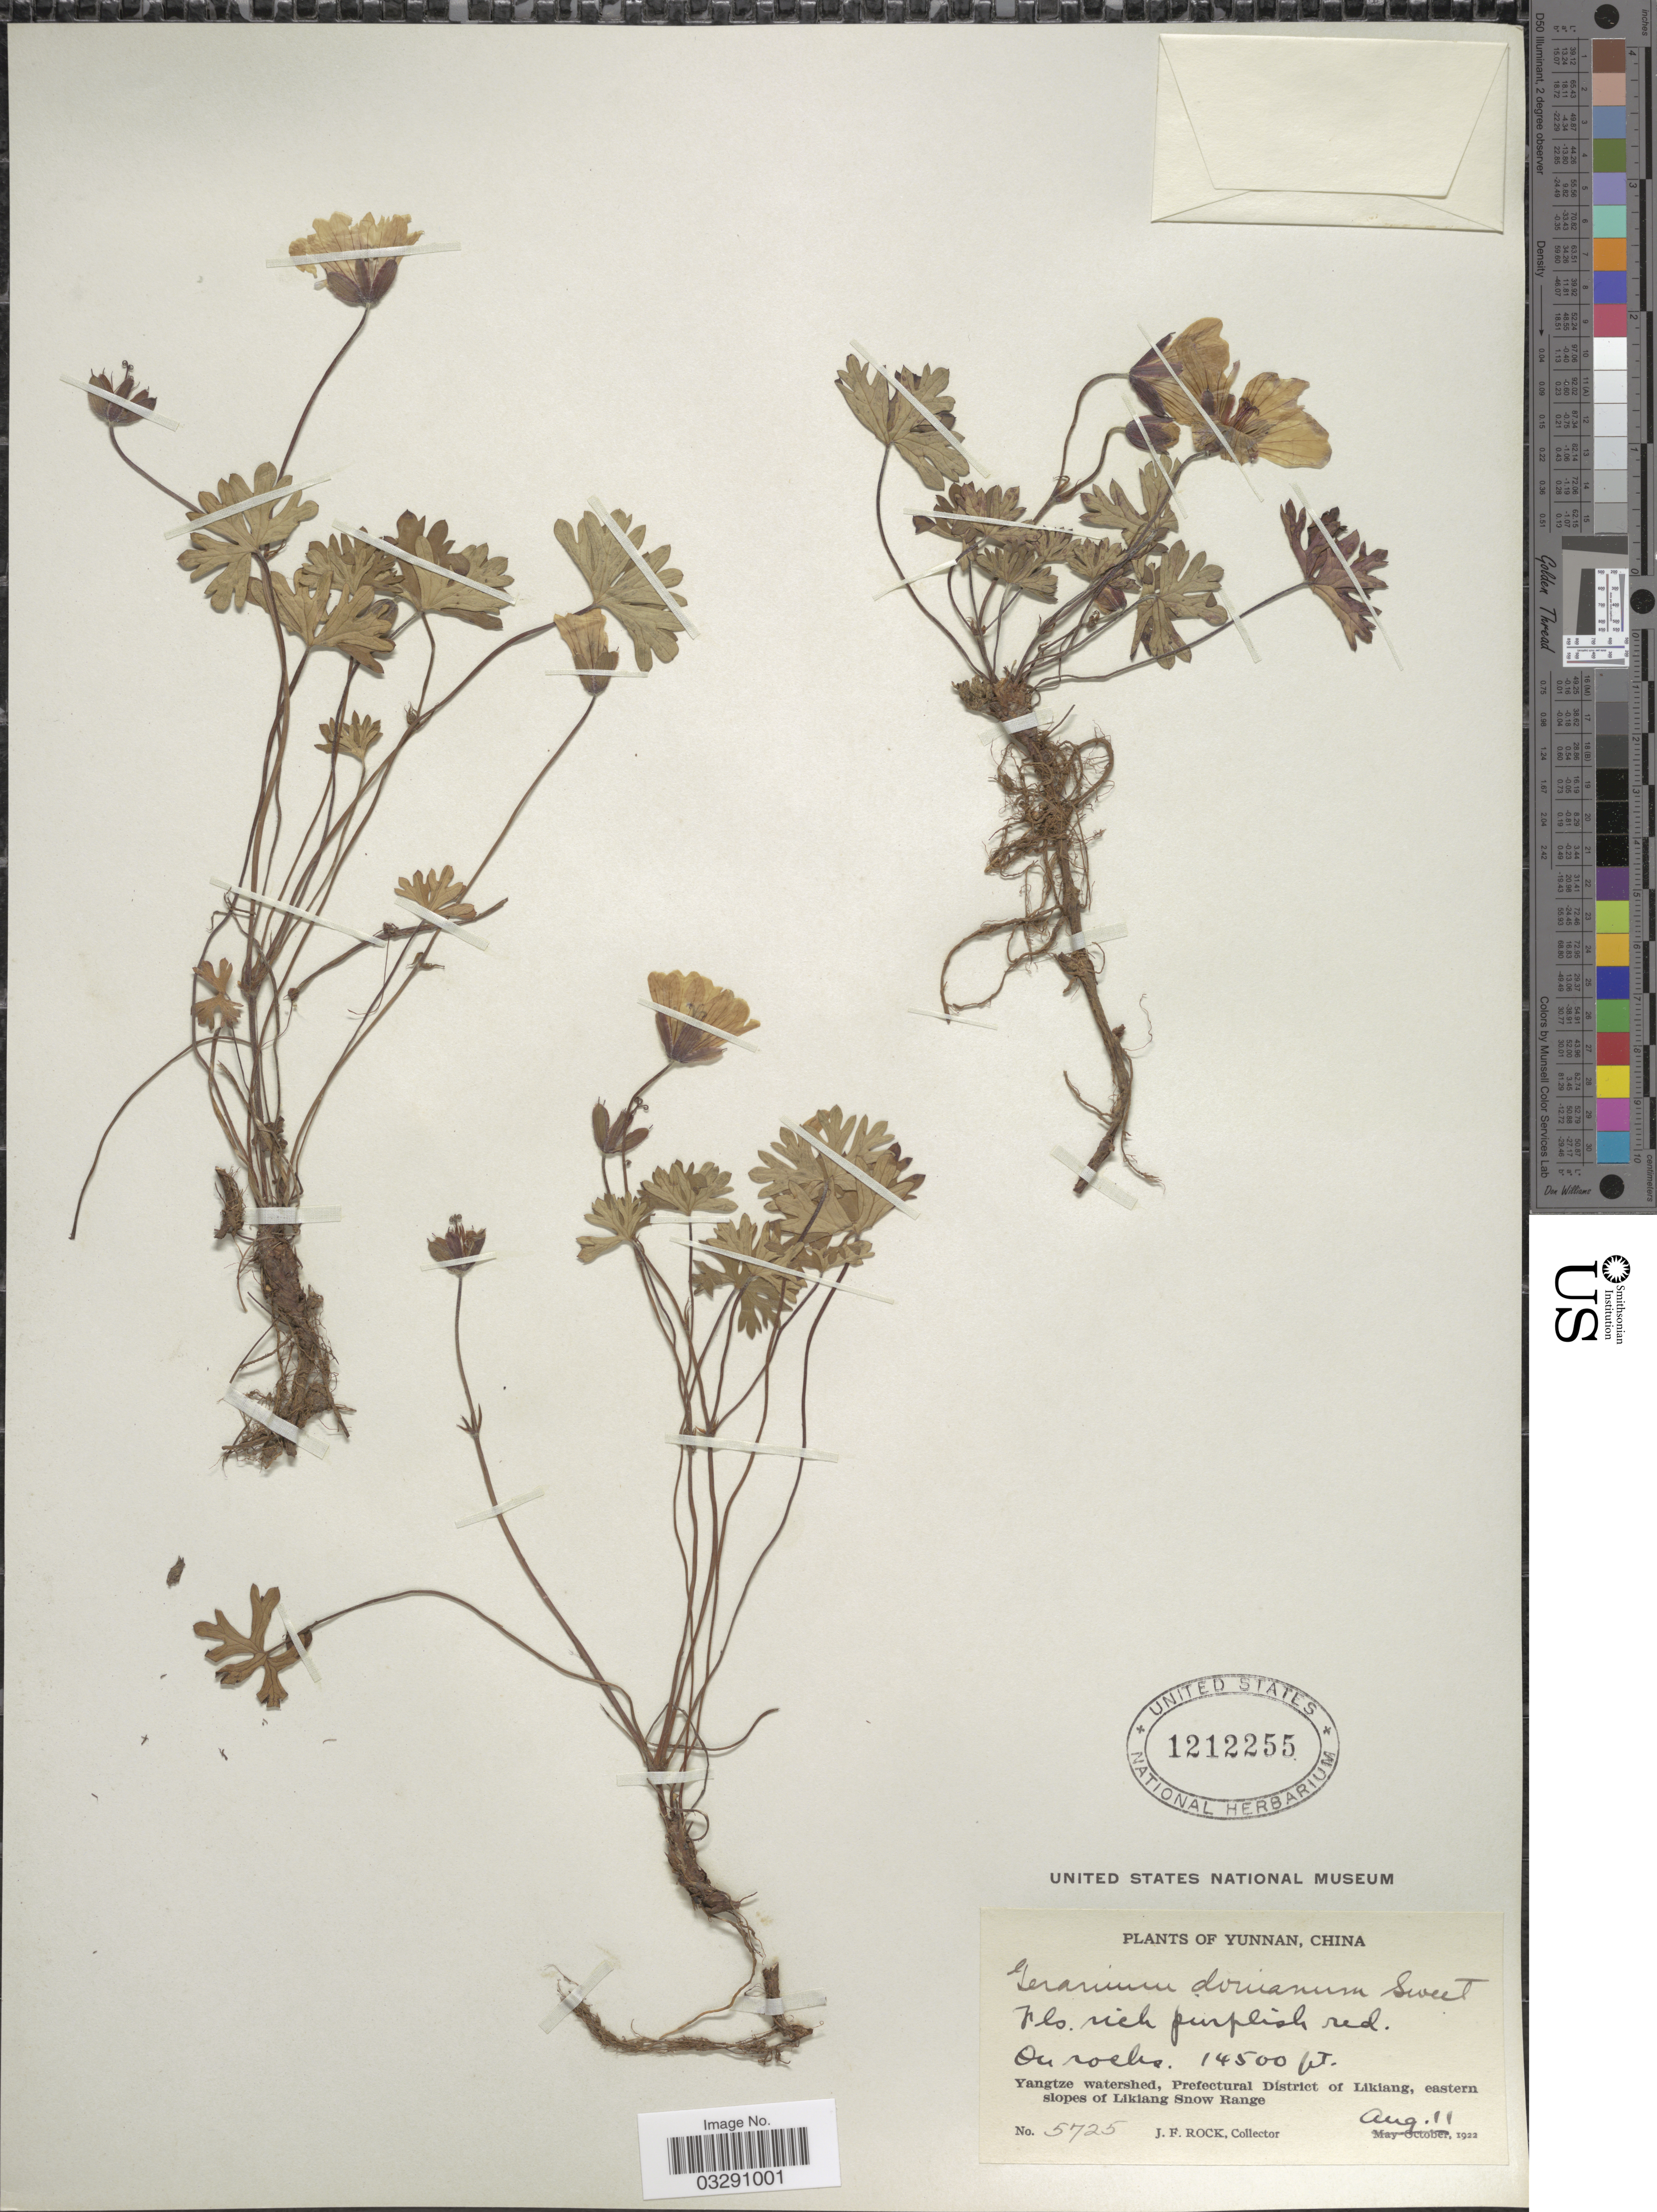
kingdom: Plantae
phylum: Tracheophyta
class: Magnoliopsida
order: Geraniales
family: Geraniaceae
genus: Geranium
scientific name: Geranium donianum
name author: Sweet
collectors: J. Rock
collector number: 5725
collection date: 1922-08-11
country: China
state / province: Yunnan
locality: Yangtze watershed, Prefectural District of Likiang, eastern slopes of Likiang Snow Range.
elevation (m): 4420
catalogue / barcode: US 1212255